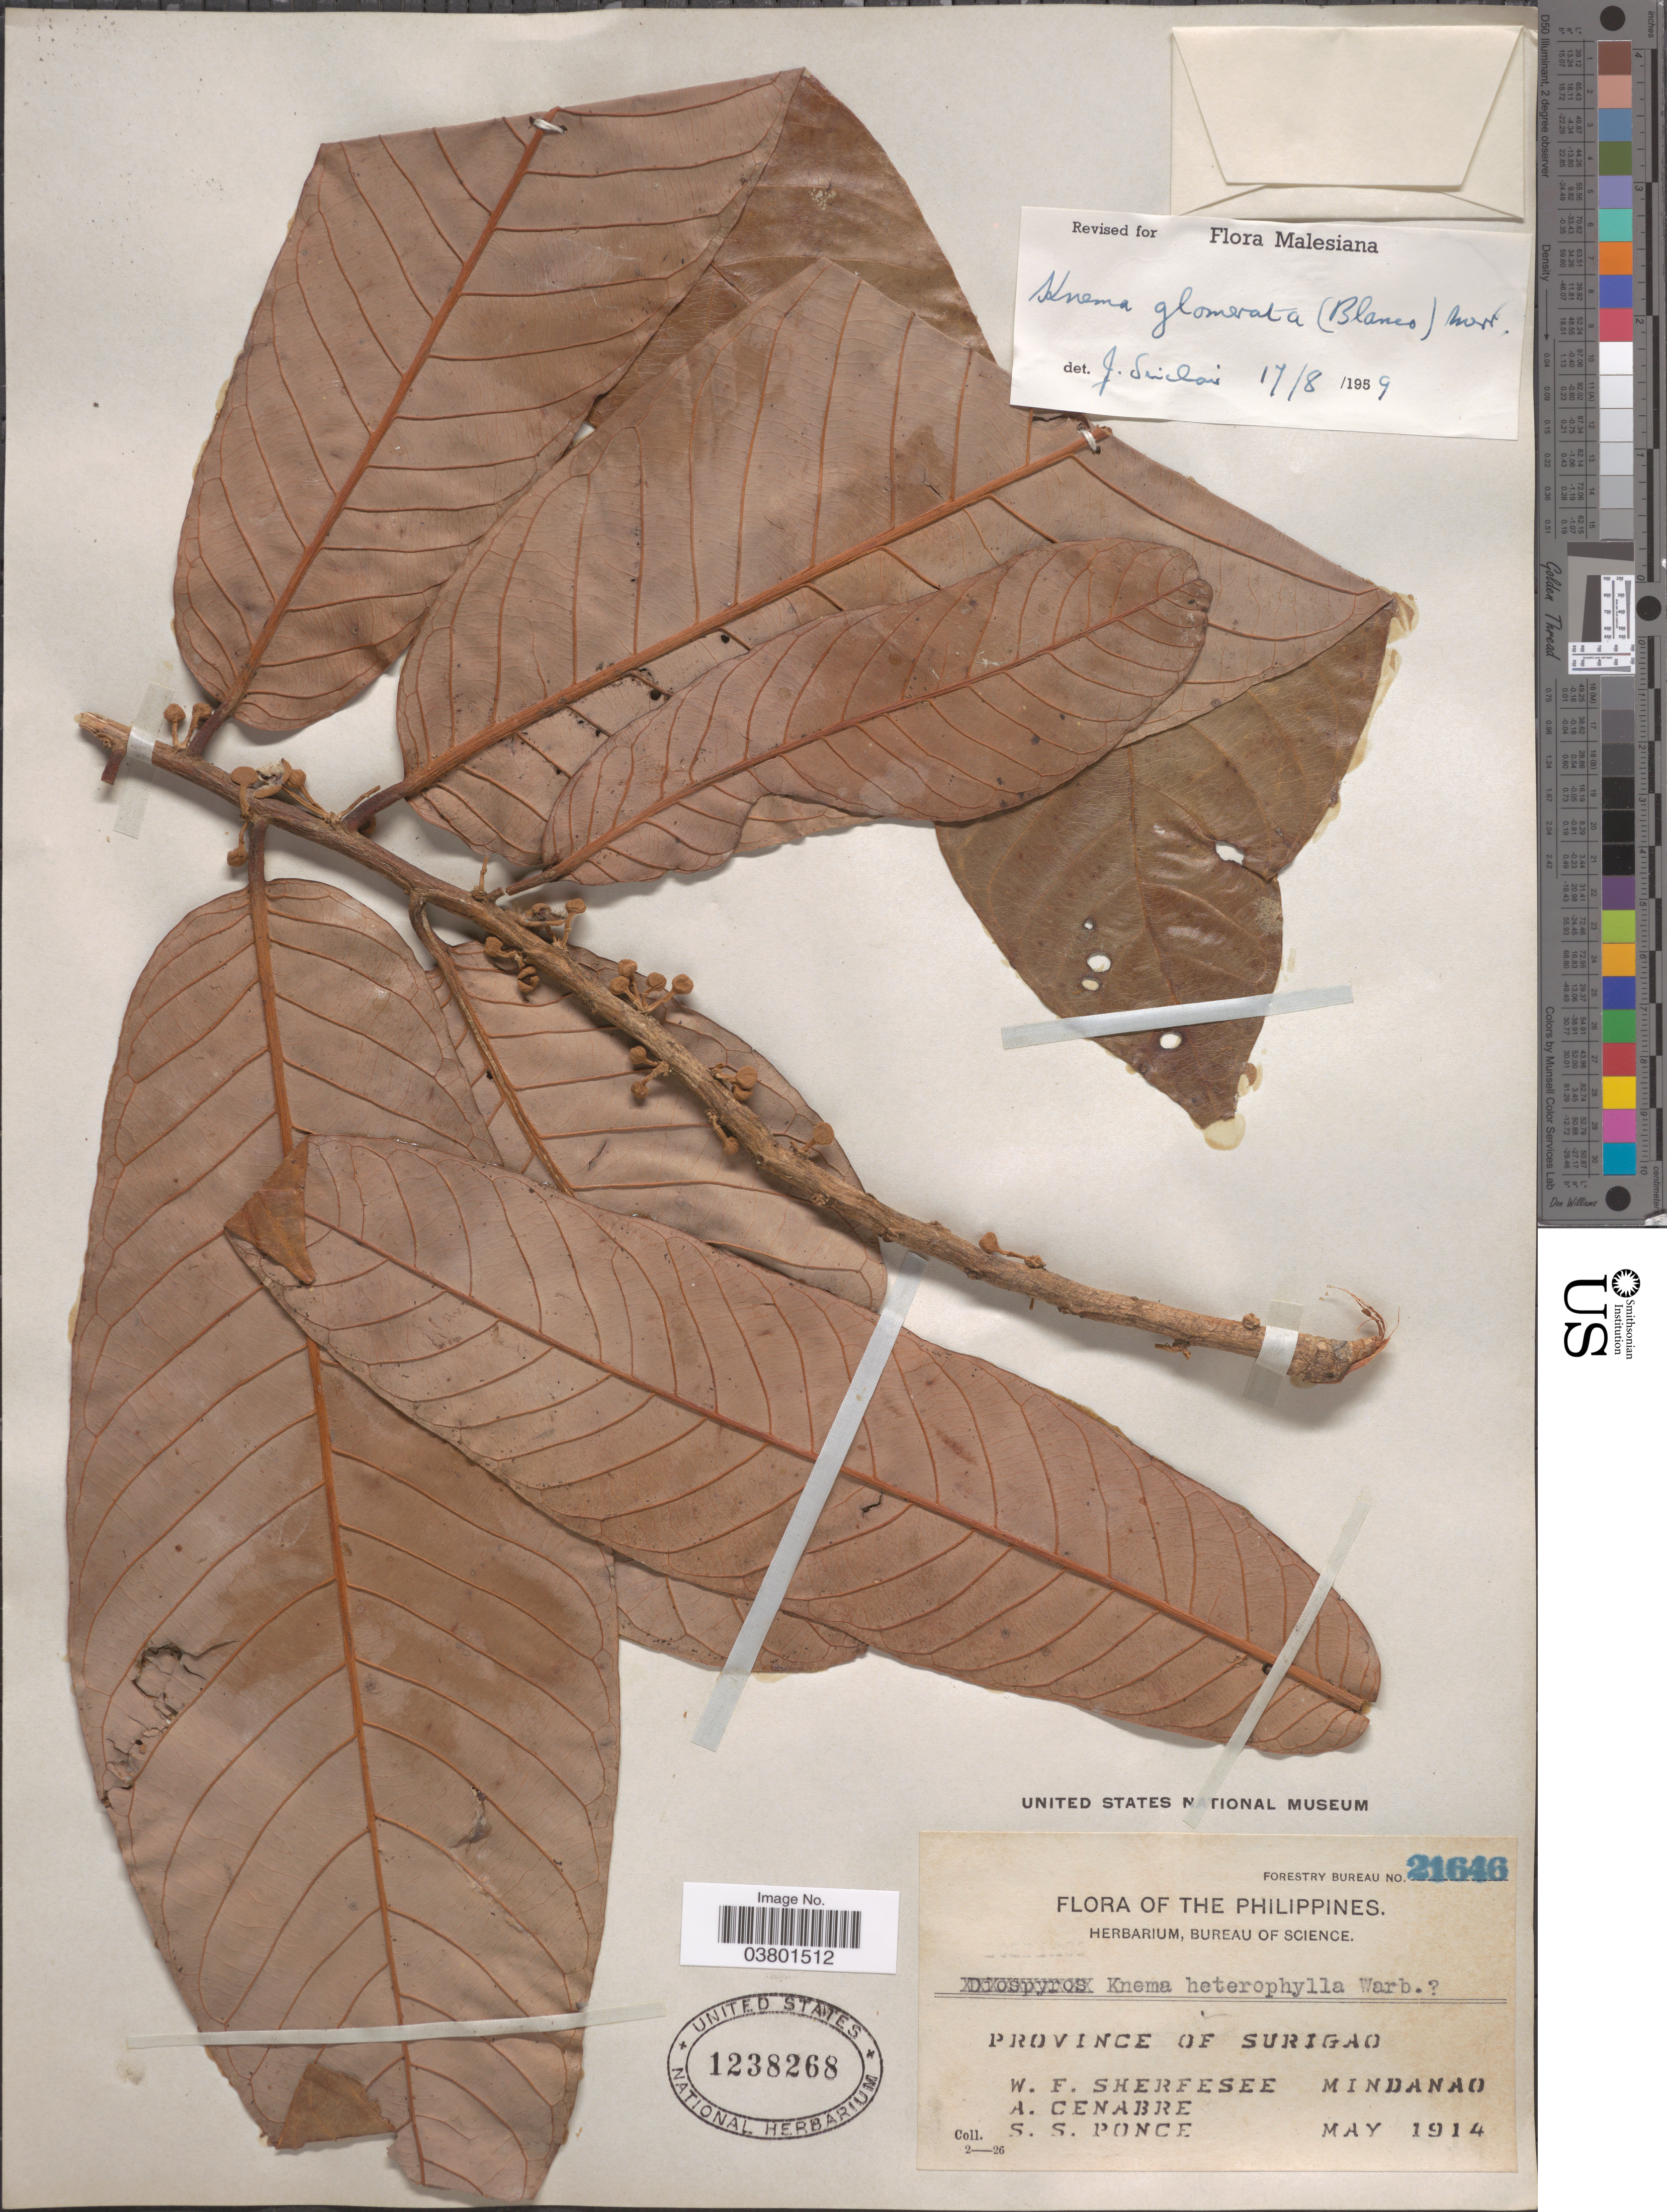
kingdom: Plantae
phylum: Tracheophyta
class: Magnoliopsida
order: Magnoliales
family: Myristicaceae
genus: Knema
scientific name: Knema glomerata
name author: (Blanco) Merr.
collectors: W. Sherfesee, A. Cenabre & S. Ponce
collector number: Forestry Bureau 21646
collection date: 1914-05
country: Philippines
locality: Province of Surigao. Mindanao.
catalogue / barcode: US 1238268